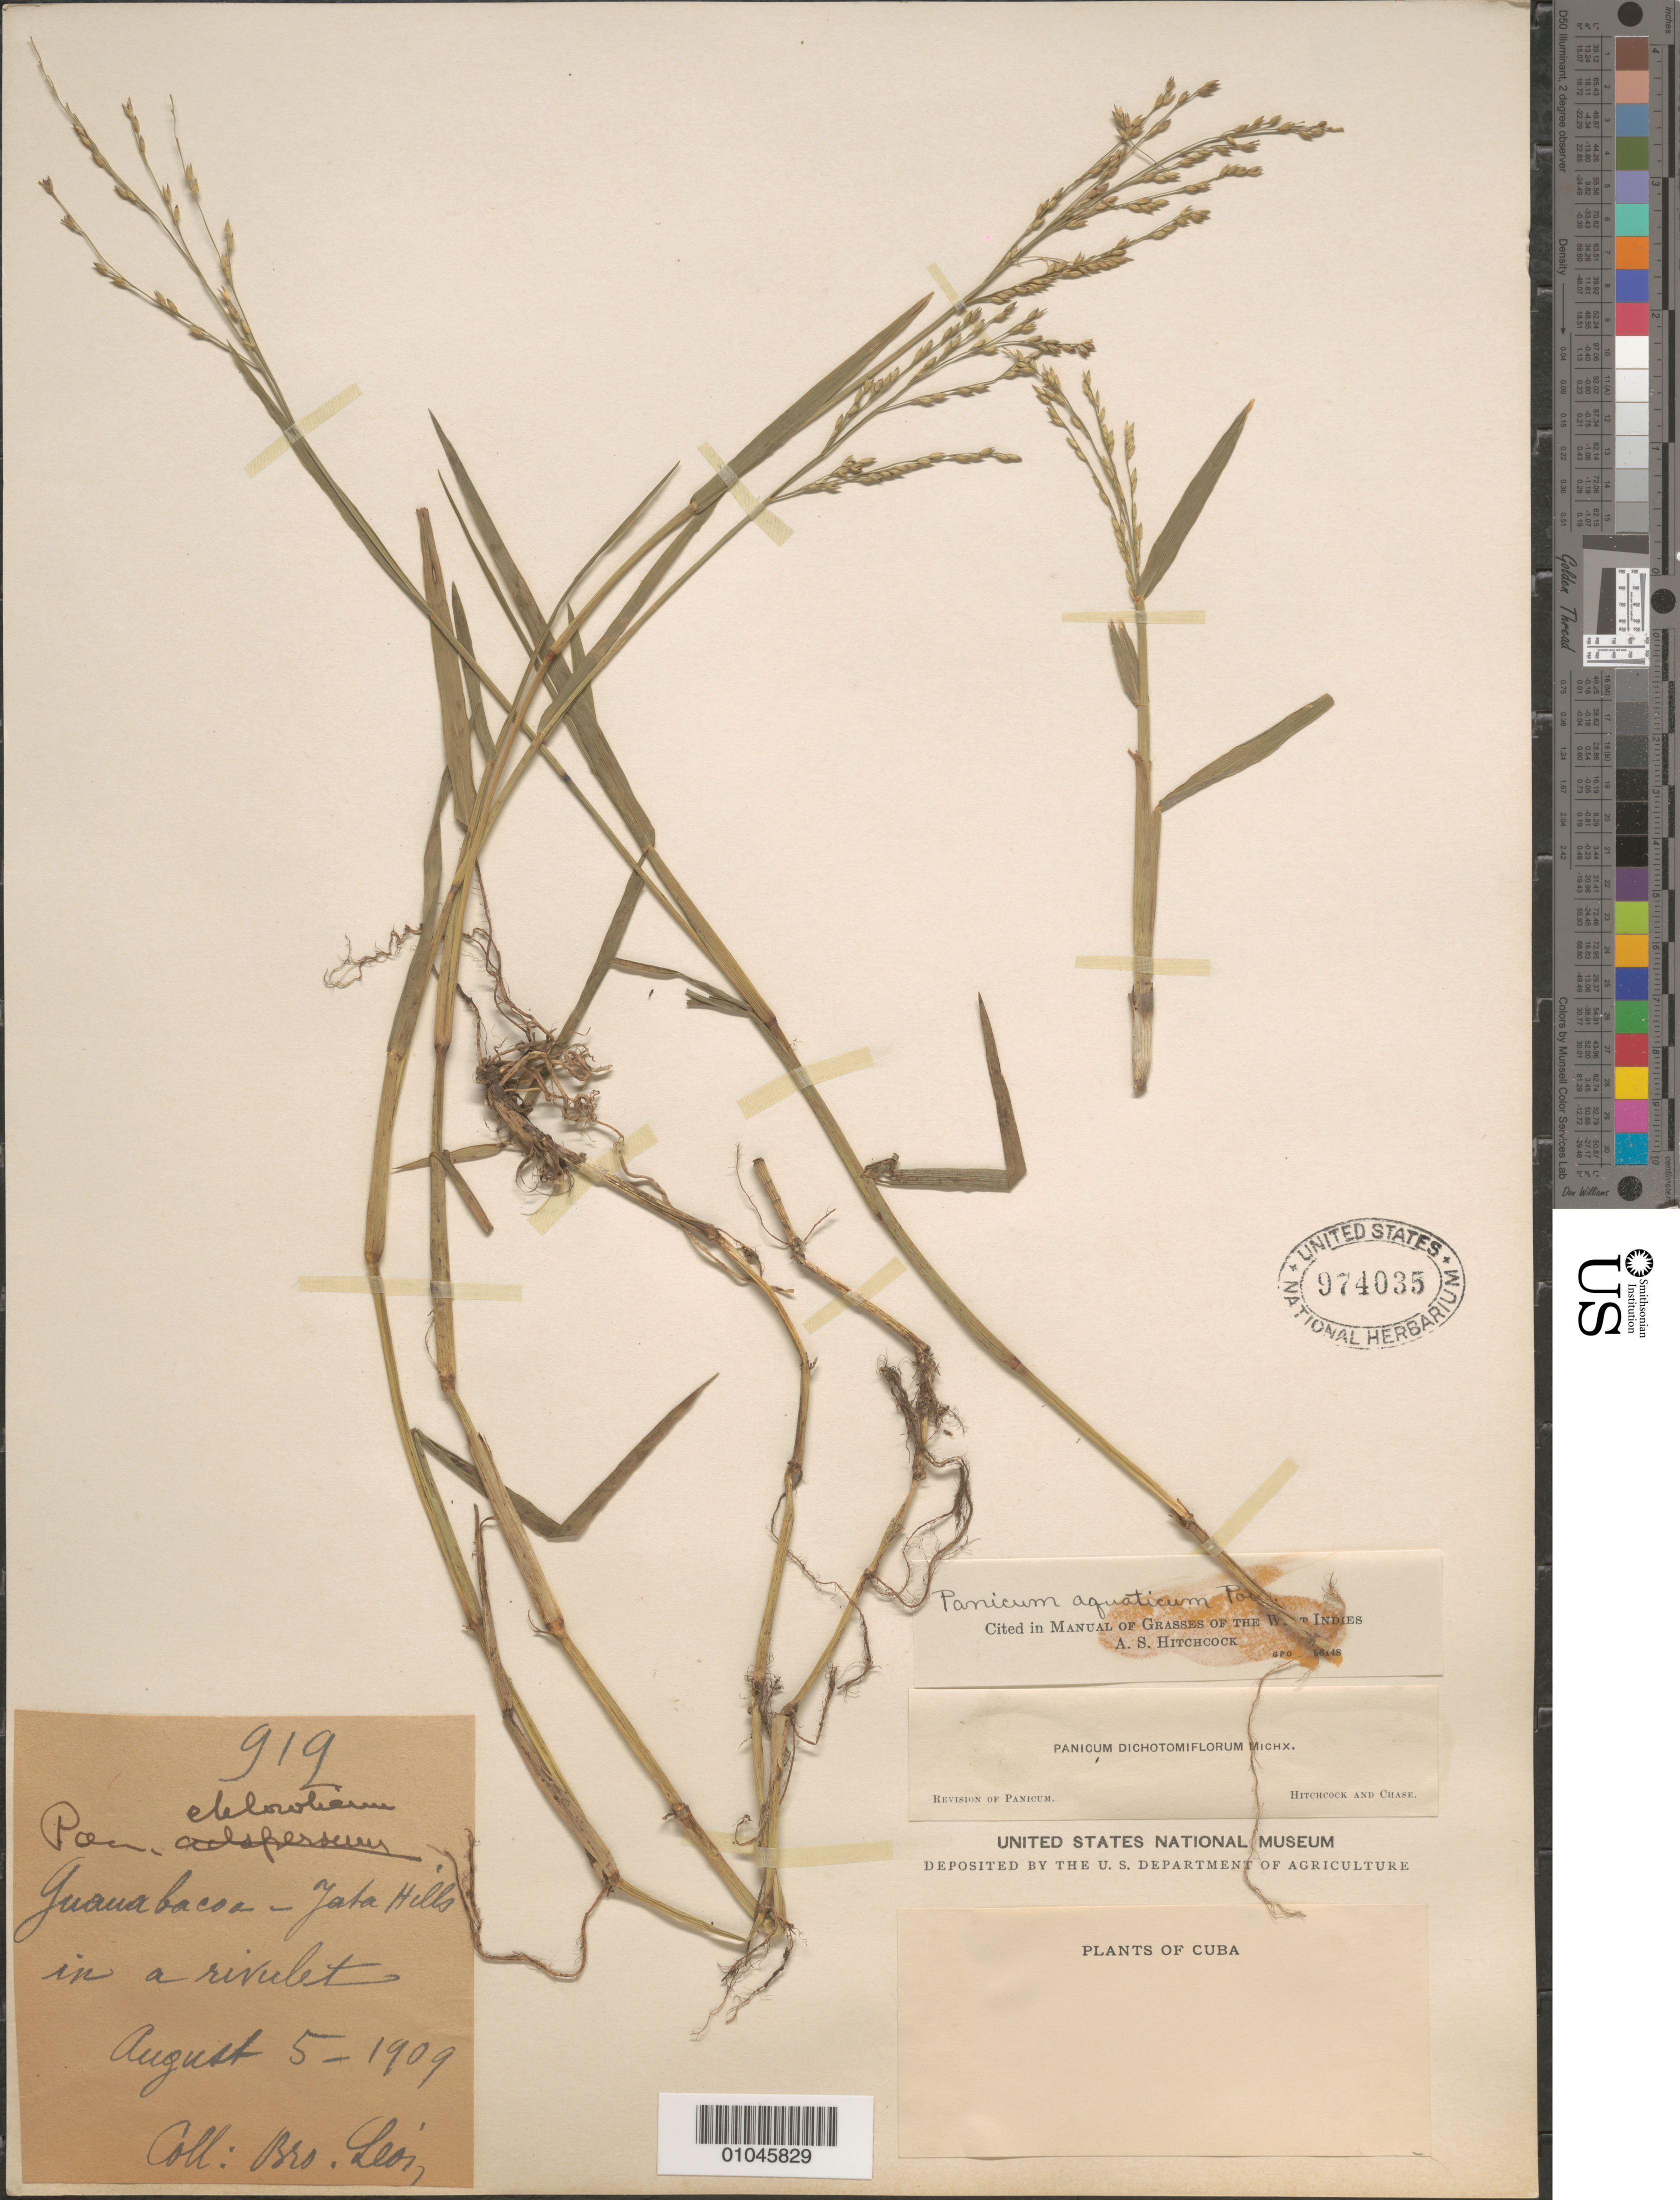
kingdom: Plantae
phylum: Tracheophyta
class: Liliopsida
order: Poales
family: Poaceae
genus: Panicum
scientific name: Panicum aquaticum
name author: Poir.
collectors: Bro. León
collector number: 919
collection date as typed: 05 Aug 1909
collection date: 1909-08-05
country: Cuba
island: Cuba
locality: Guanabacon- Jake Hills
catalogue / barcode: US 974035